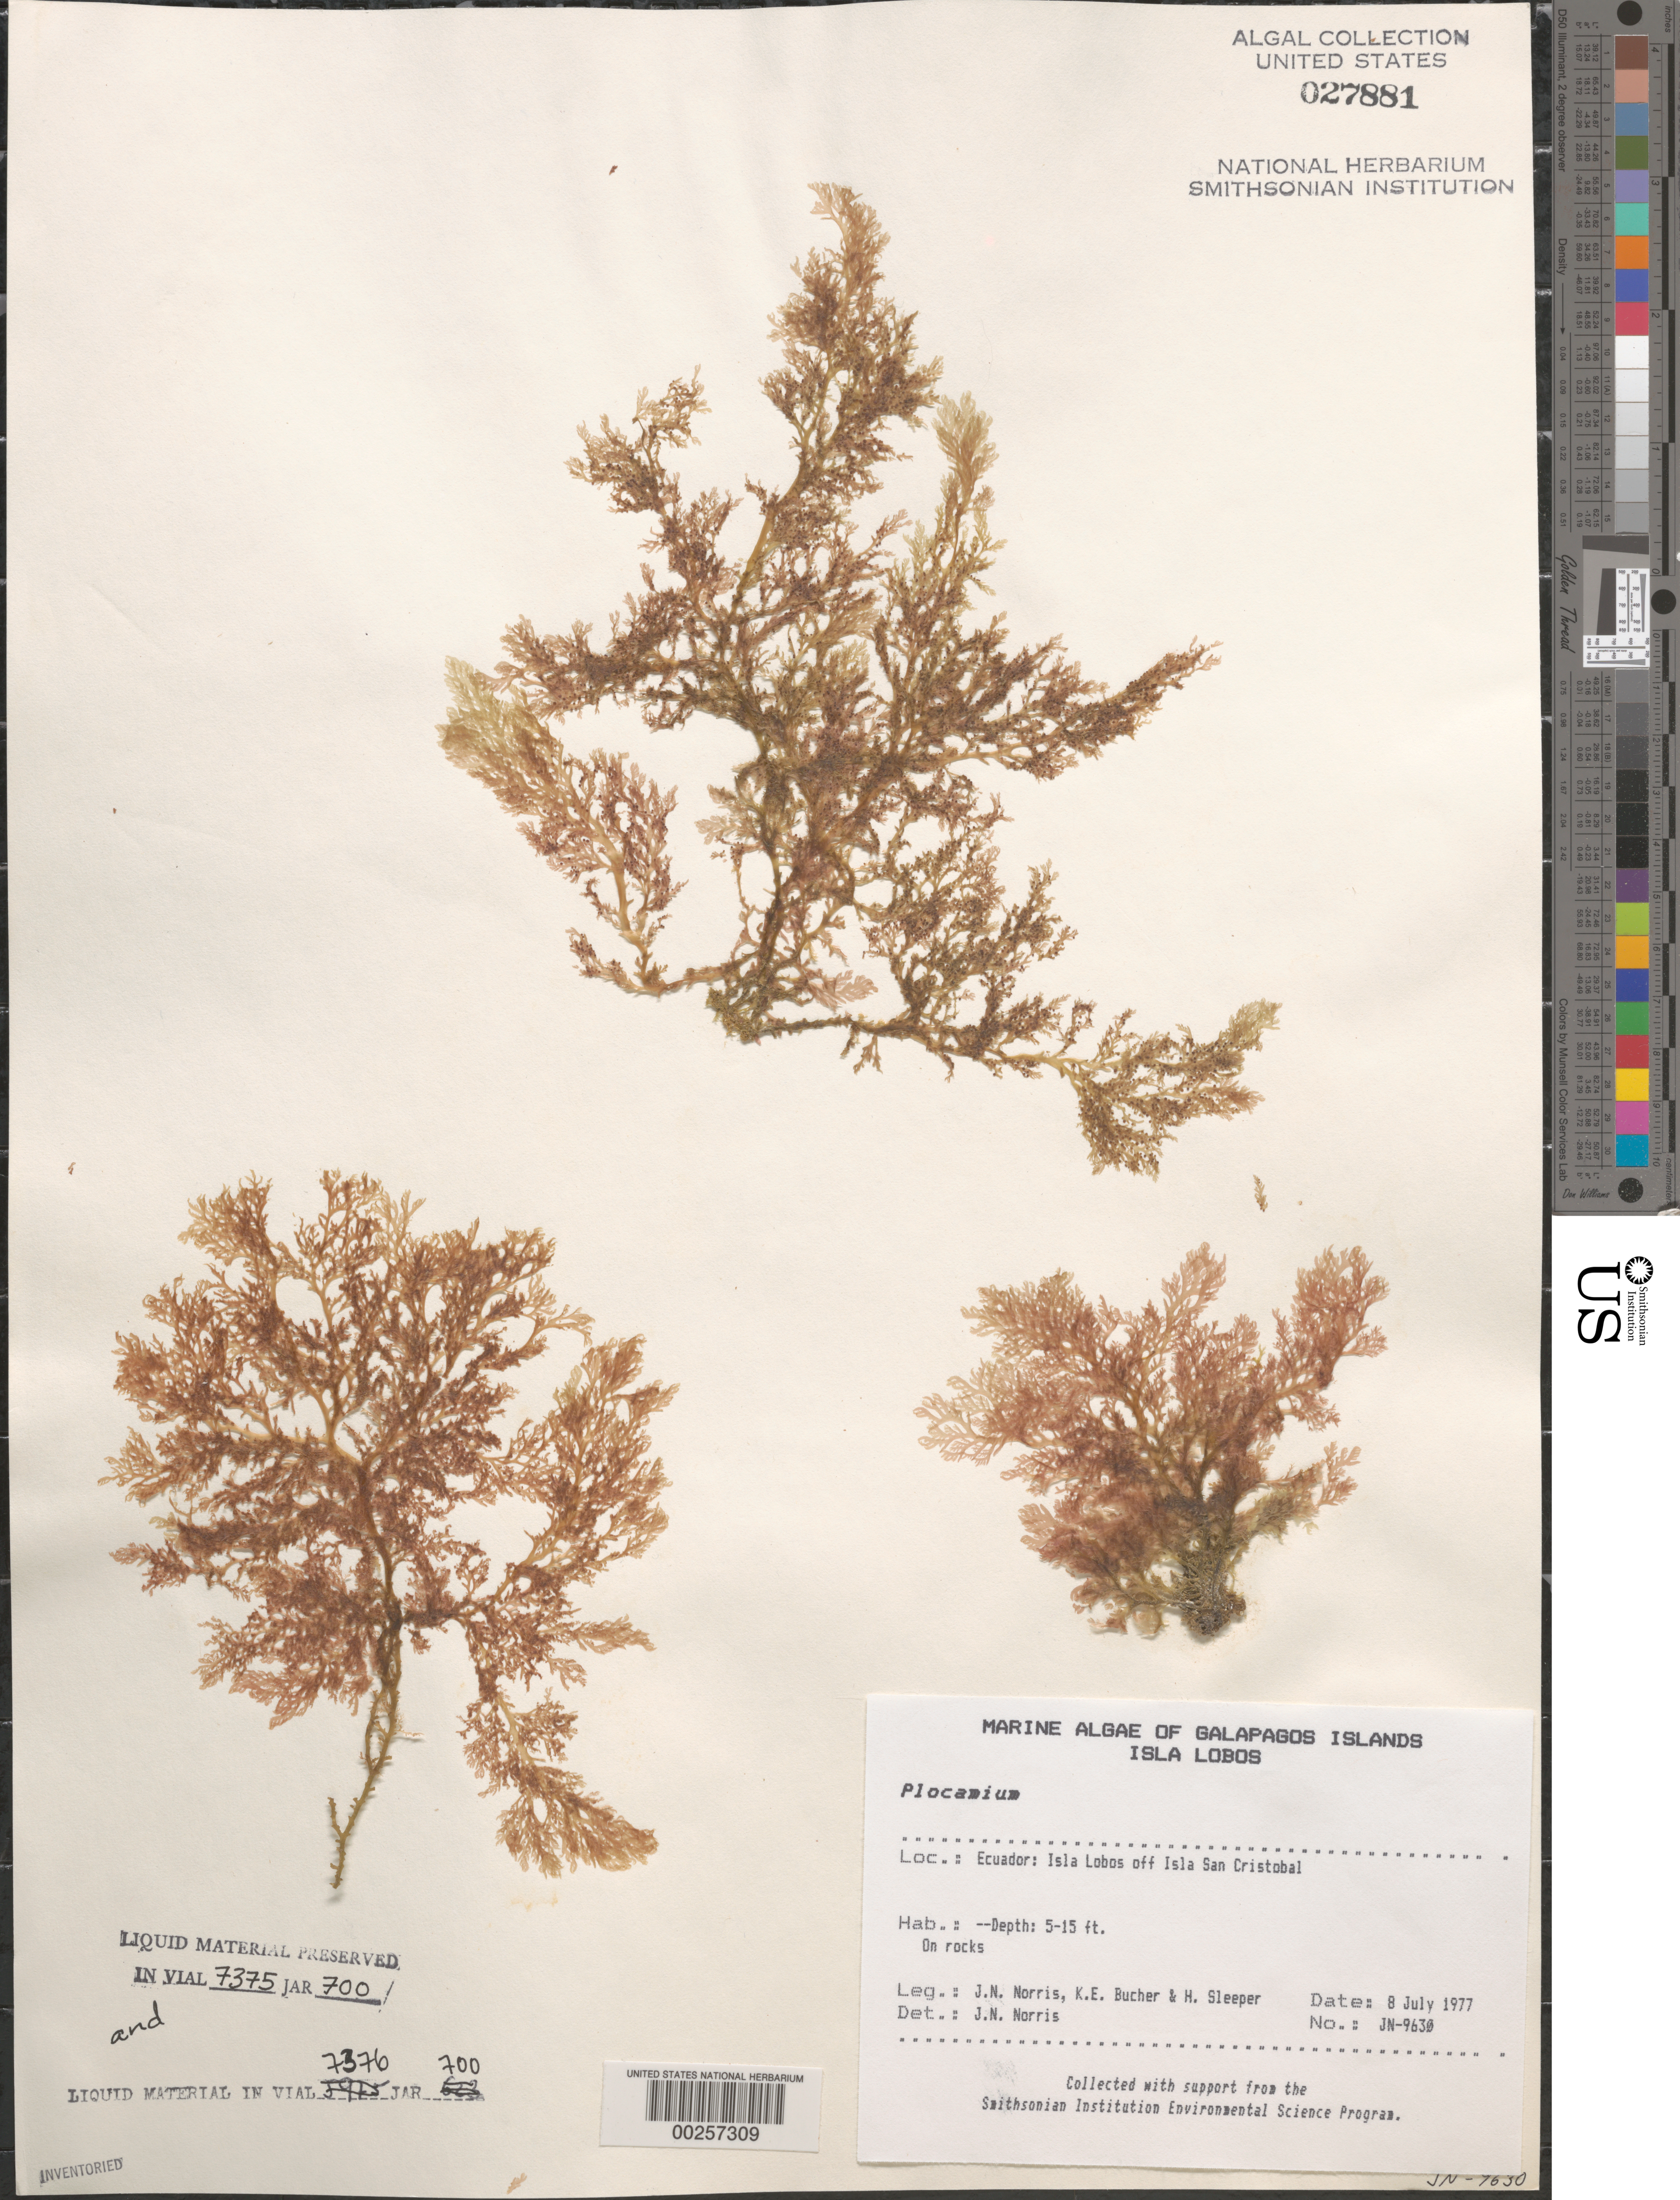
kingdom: Plantae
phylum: Rhodophyta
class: Florideophyceae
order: Plocamiales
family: Plocamiaceae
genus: Plocamium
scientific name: Plocamium sp.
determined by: Norris, James N.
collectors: J. N. Norris, K. E. Bucher & H. Sleeper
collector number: JN-9630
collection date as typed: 08 Jul 1977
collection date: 1977-07-08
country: Ecuador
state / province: Colón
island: Lobos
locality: Off Isla San Cristóbal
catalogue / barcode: US 27881